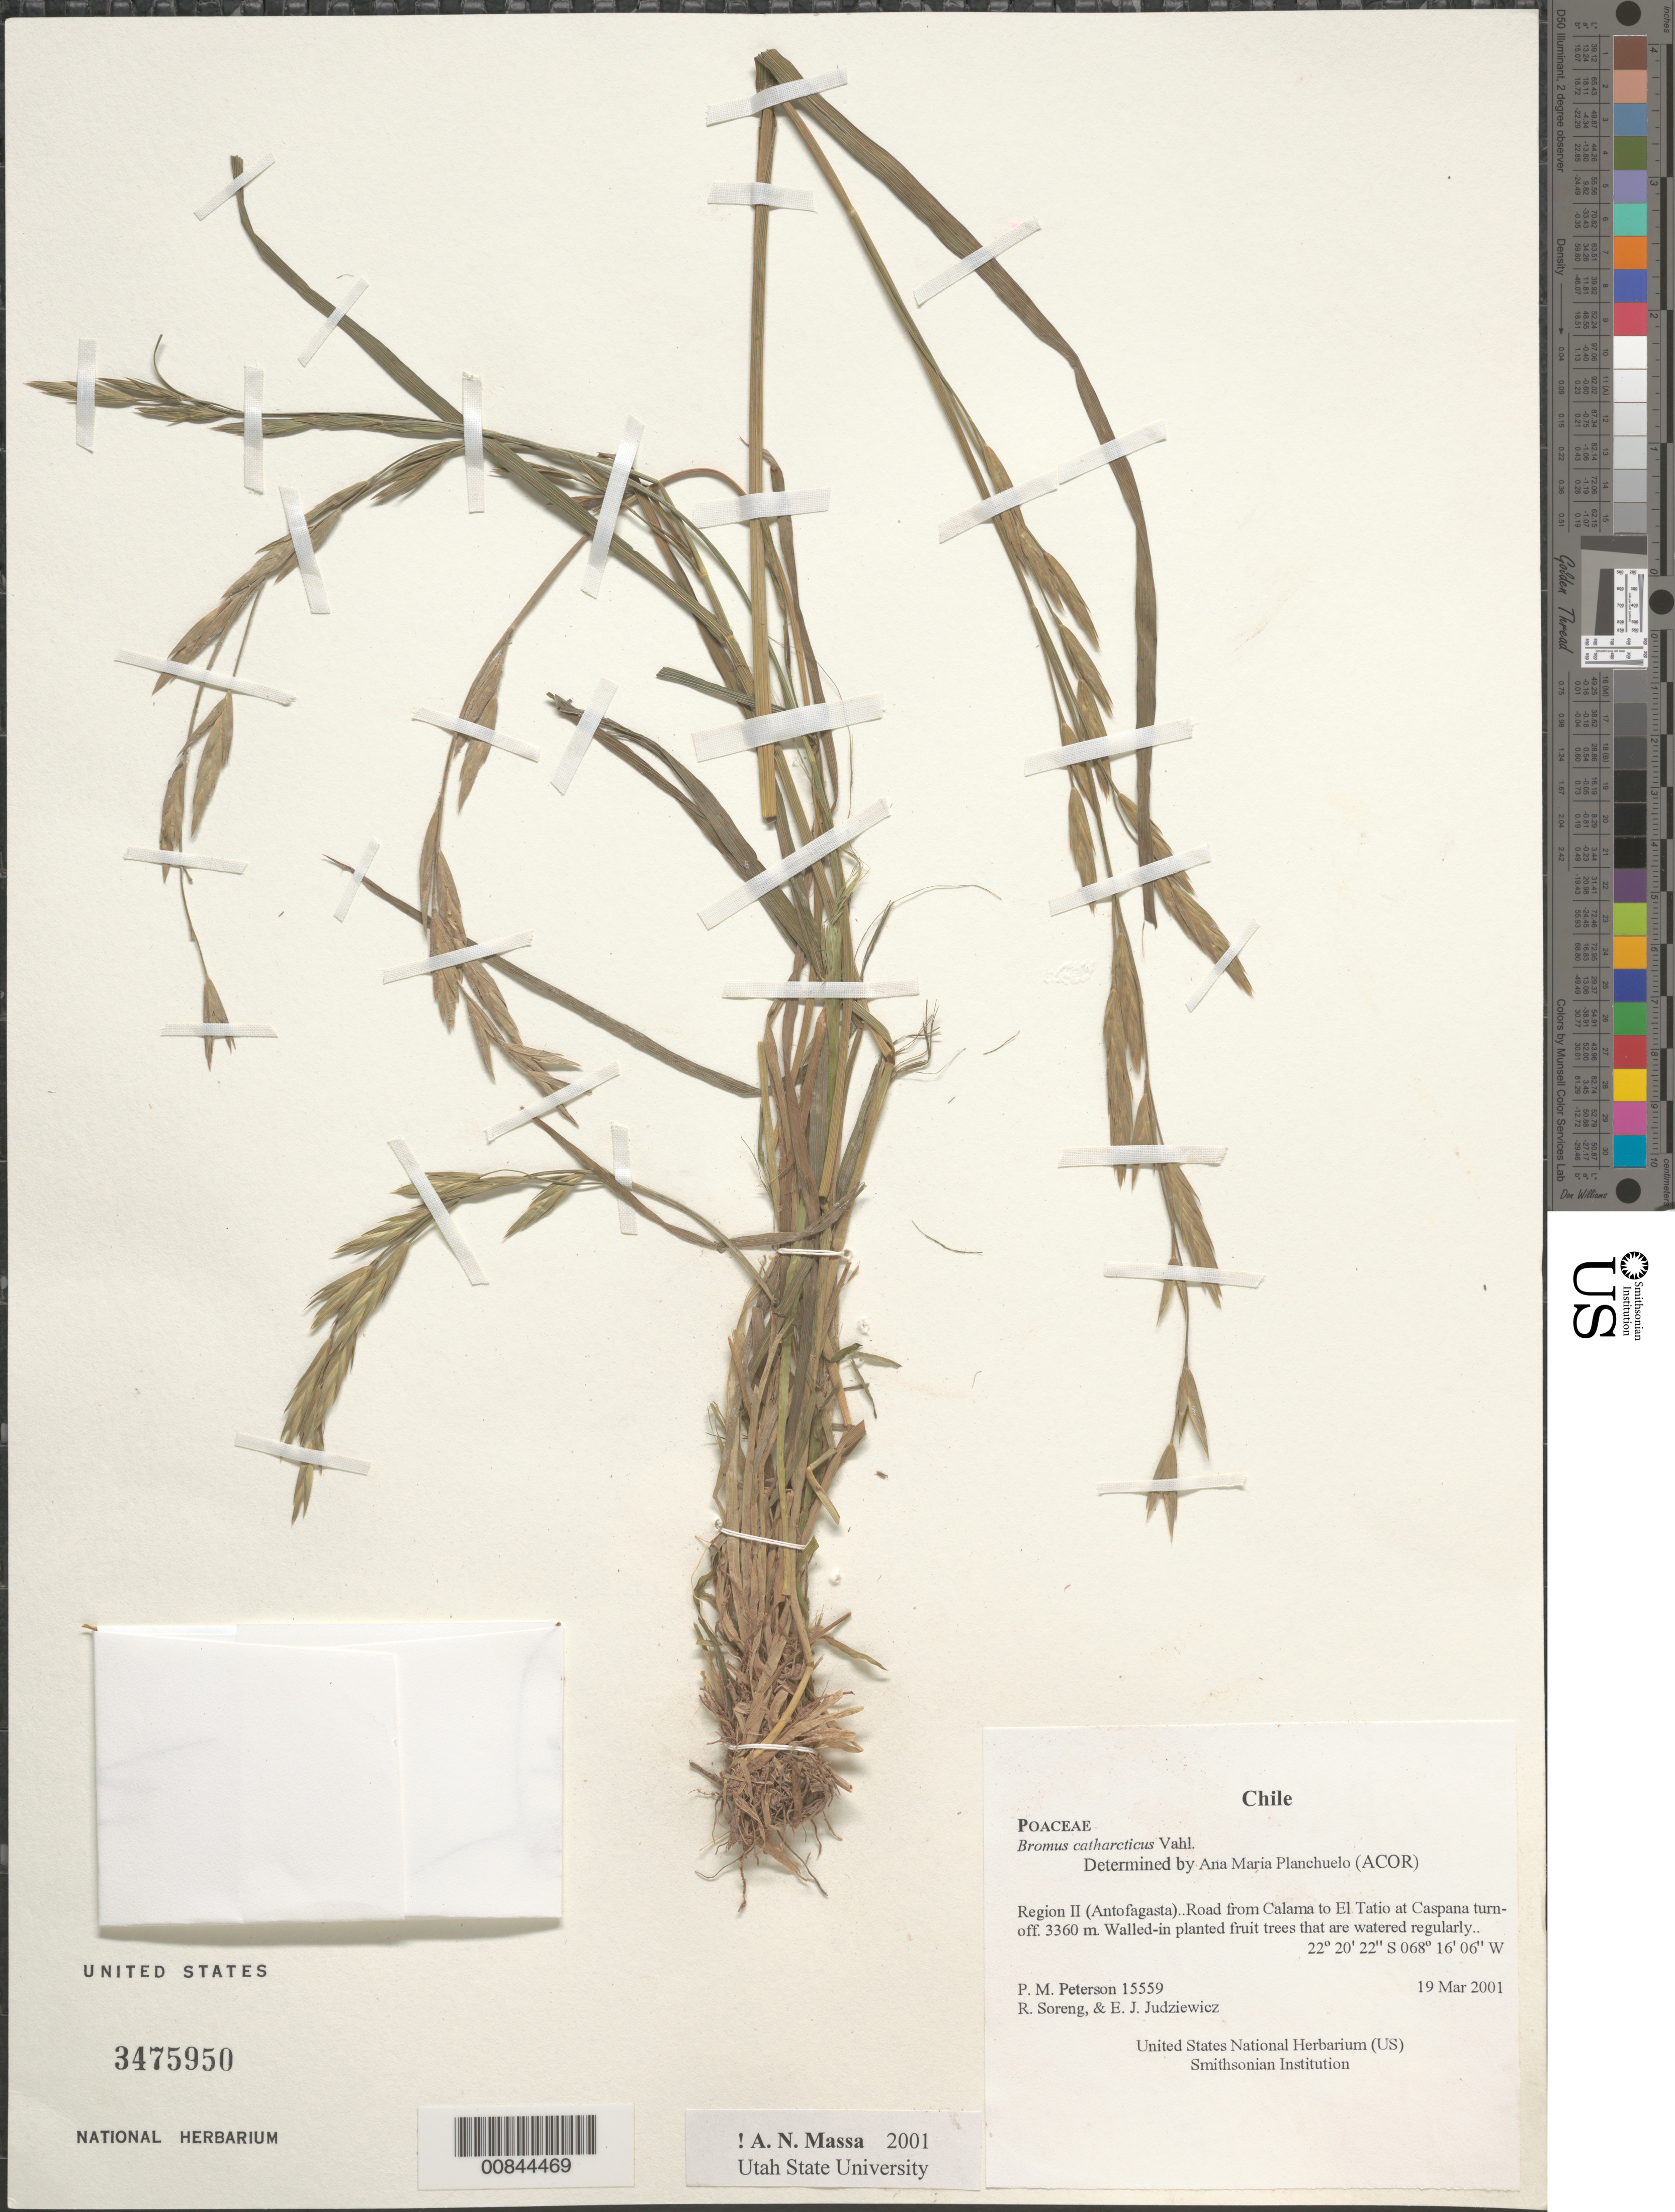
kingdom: Plantae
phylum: Tracheophyta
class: Liliopsida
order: Poales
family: Poaceae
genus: Bromus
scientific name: Bromus catharticus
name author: Vahl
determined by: Planchuelo, A. M.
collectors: P. M. Peterson, R. J. Soreng & E. J. Judziewicz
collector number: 15559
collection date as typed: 19 Mar 2001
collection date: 2001-03-19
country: Chile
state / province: Antofagasta (II)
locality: Road from Calama to El Tatio at Caspana turn-off.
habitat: Walled-in planted fruit trees that are watered regularly.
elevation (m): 3360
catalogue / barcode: US 3475950